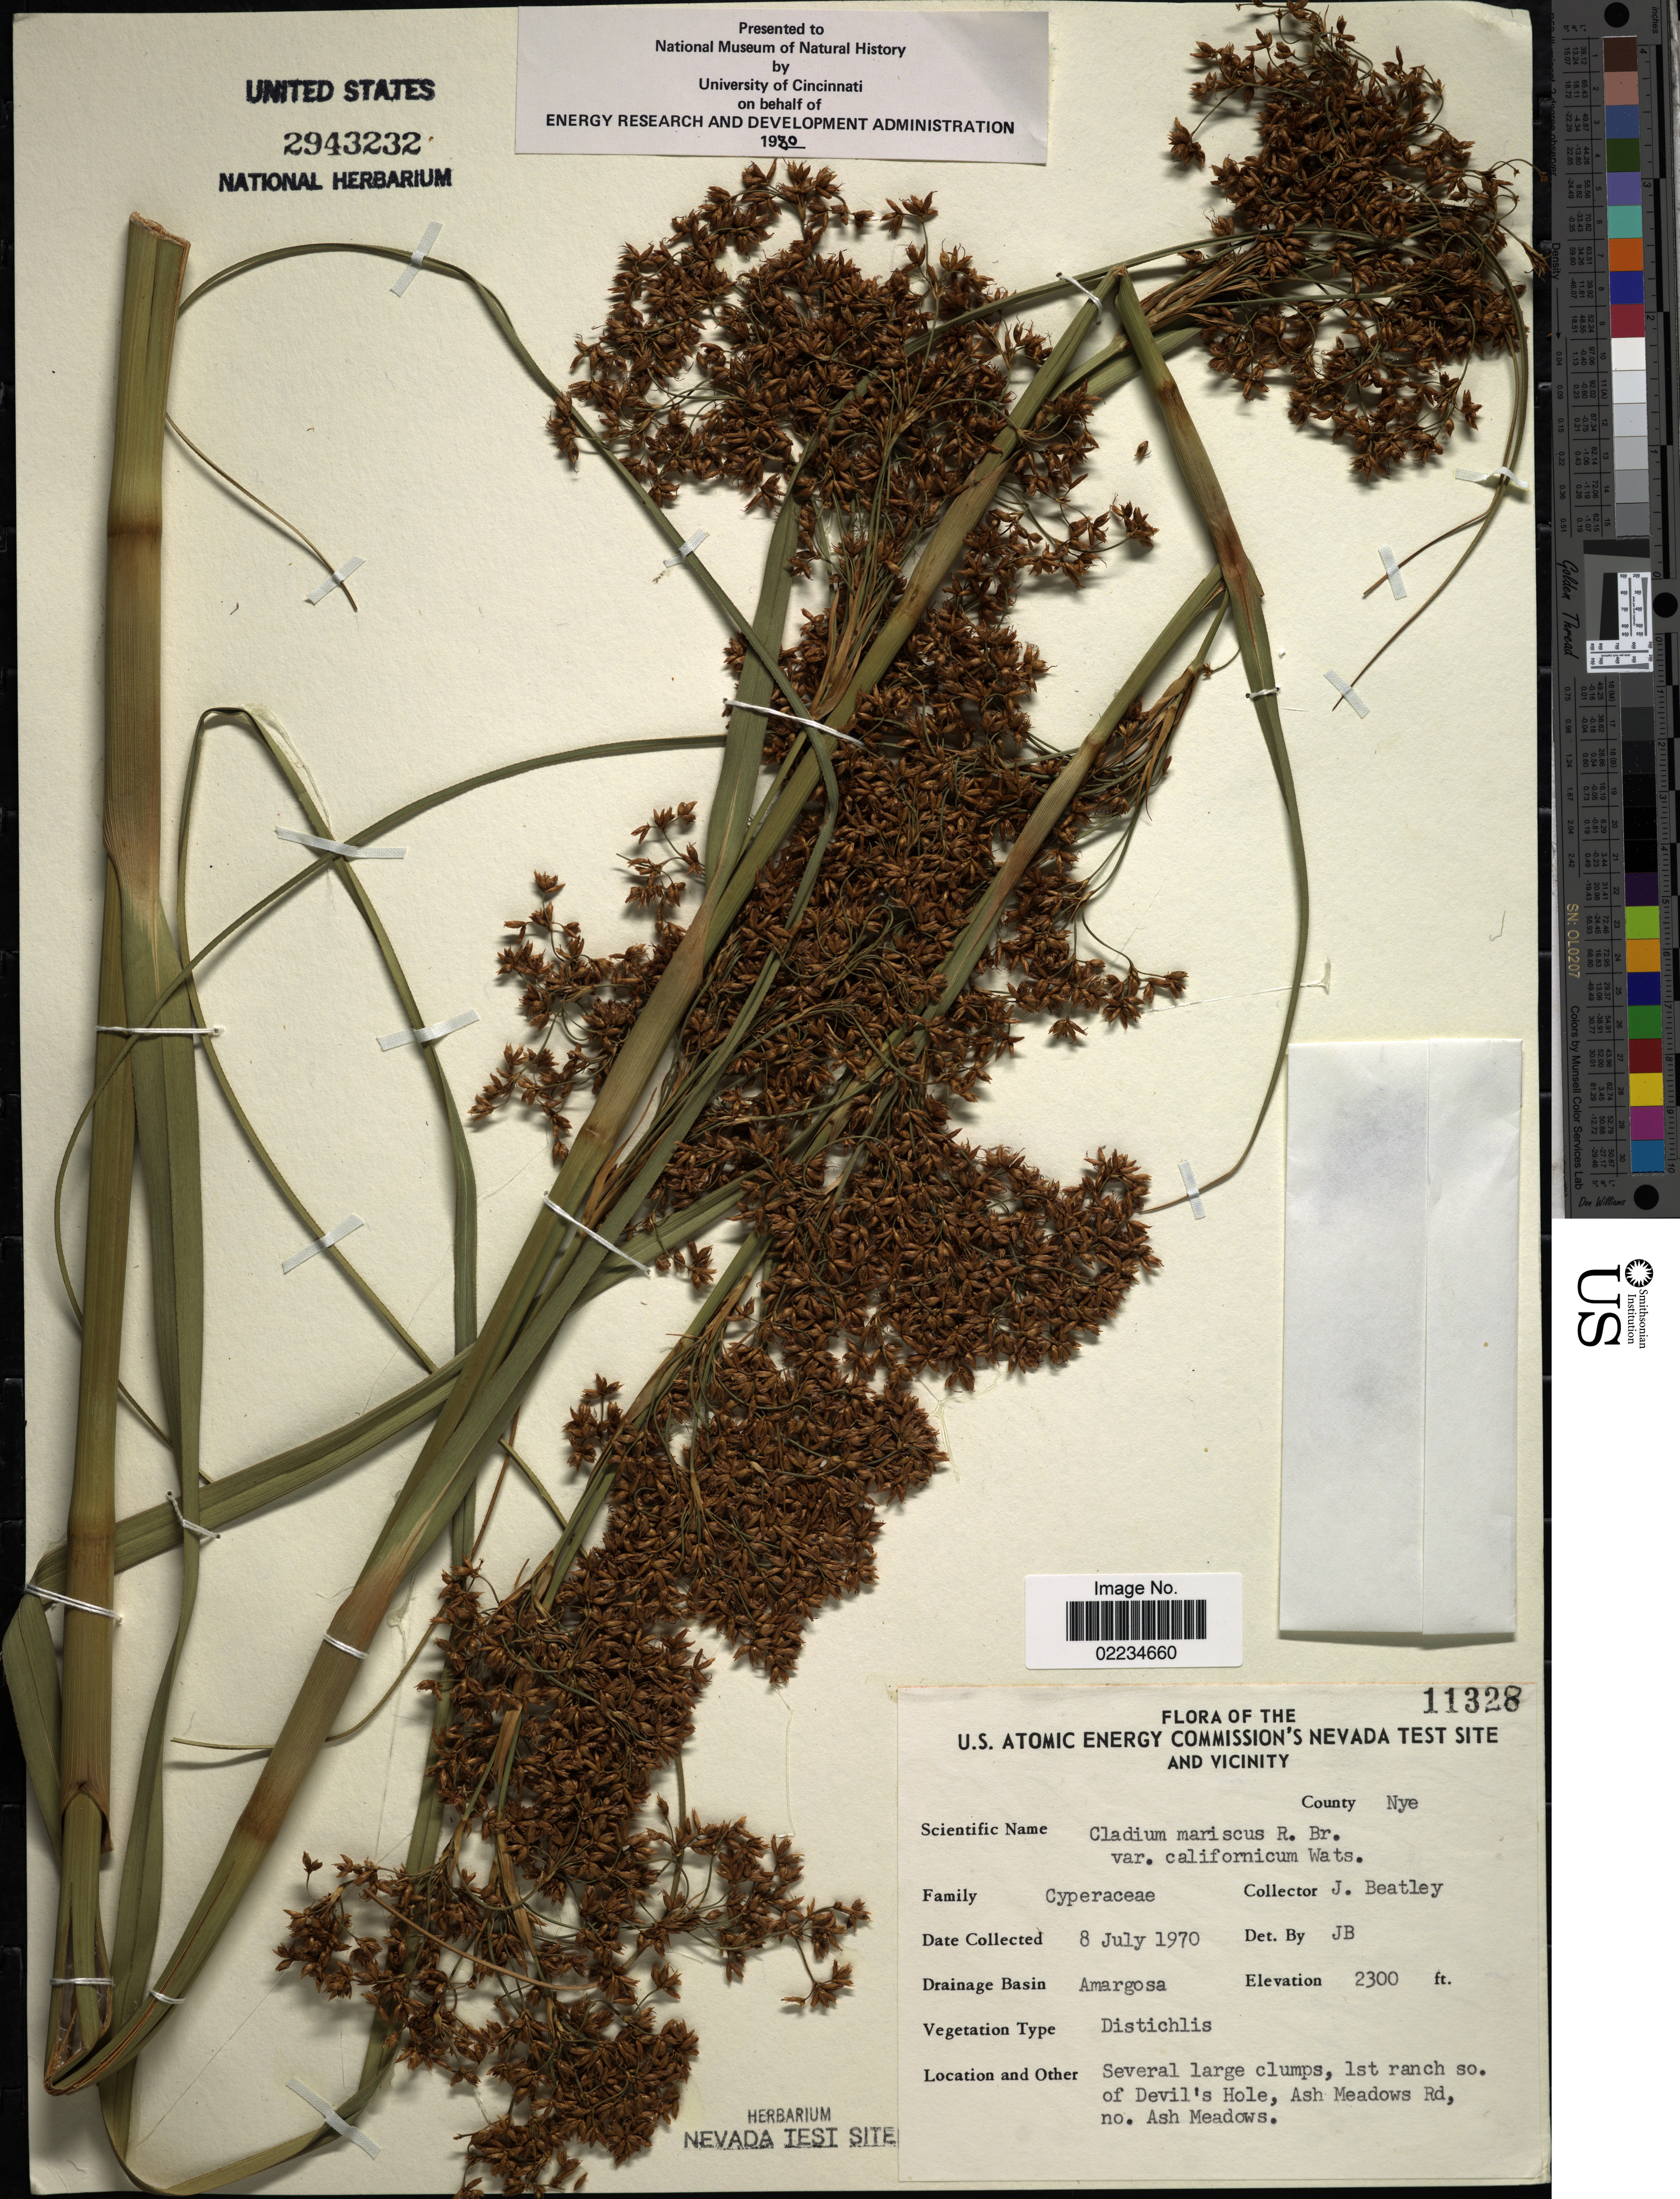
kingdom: Plantae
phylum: Tracheophyta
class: Liliopsida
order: Poales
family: Cyperaceae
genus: Cladium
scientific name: Cladium californicum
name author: (S. Watson) O'Neill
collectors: J. C. Beatley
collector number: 11328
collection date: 1970-07-08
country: United States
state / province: Nevada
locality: U.S. Atomic Energy Commision's Nevada Test Site and Vicinity, County Nye, Drainage Basin, Amargosa, Several large clumps, 1st ranch so. of Devil's Hole, Ash Meadows Rd, no Ash Meadows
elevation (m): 701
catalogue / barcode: US 2943232